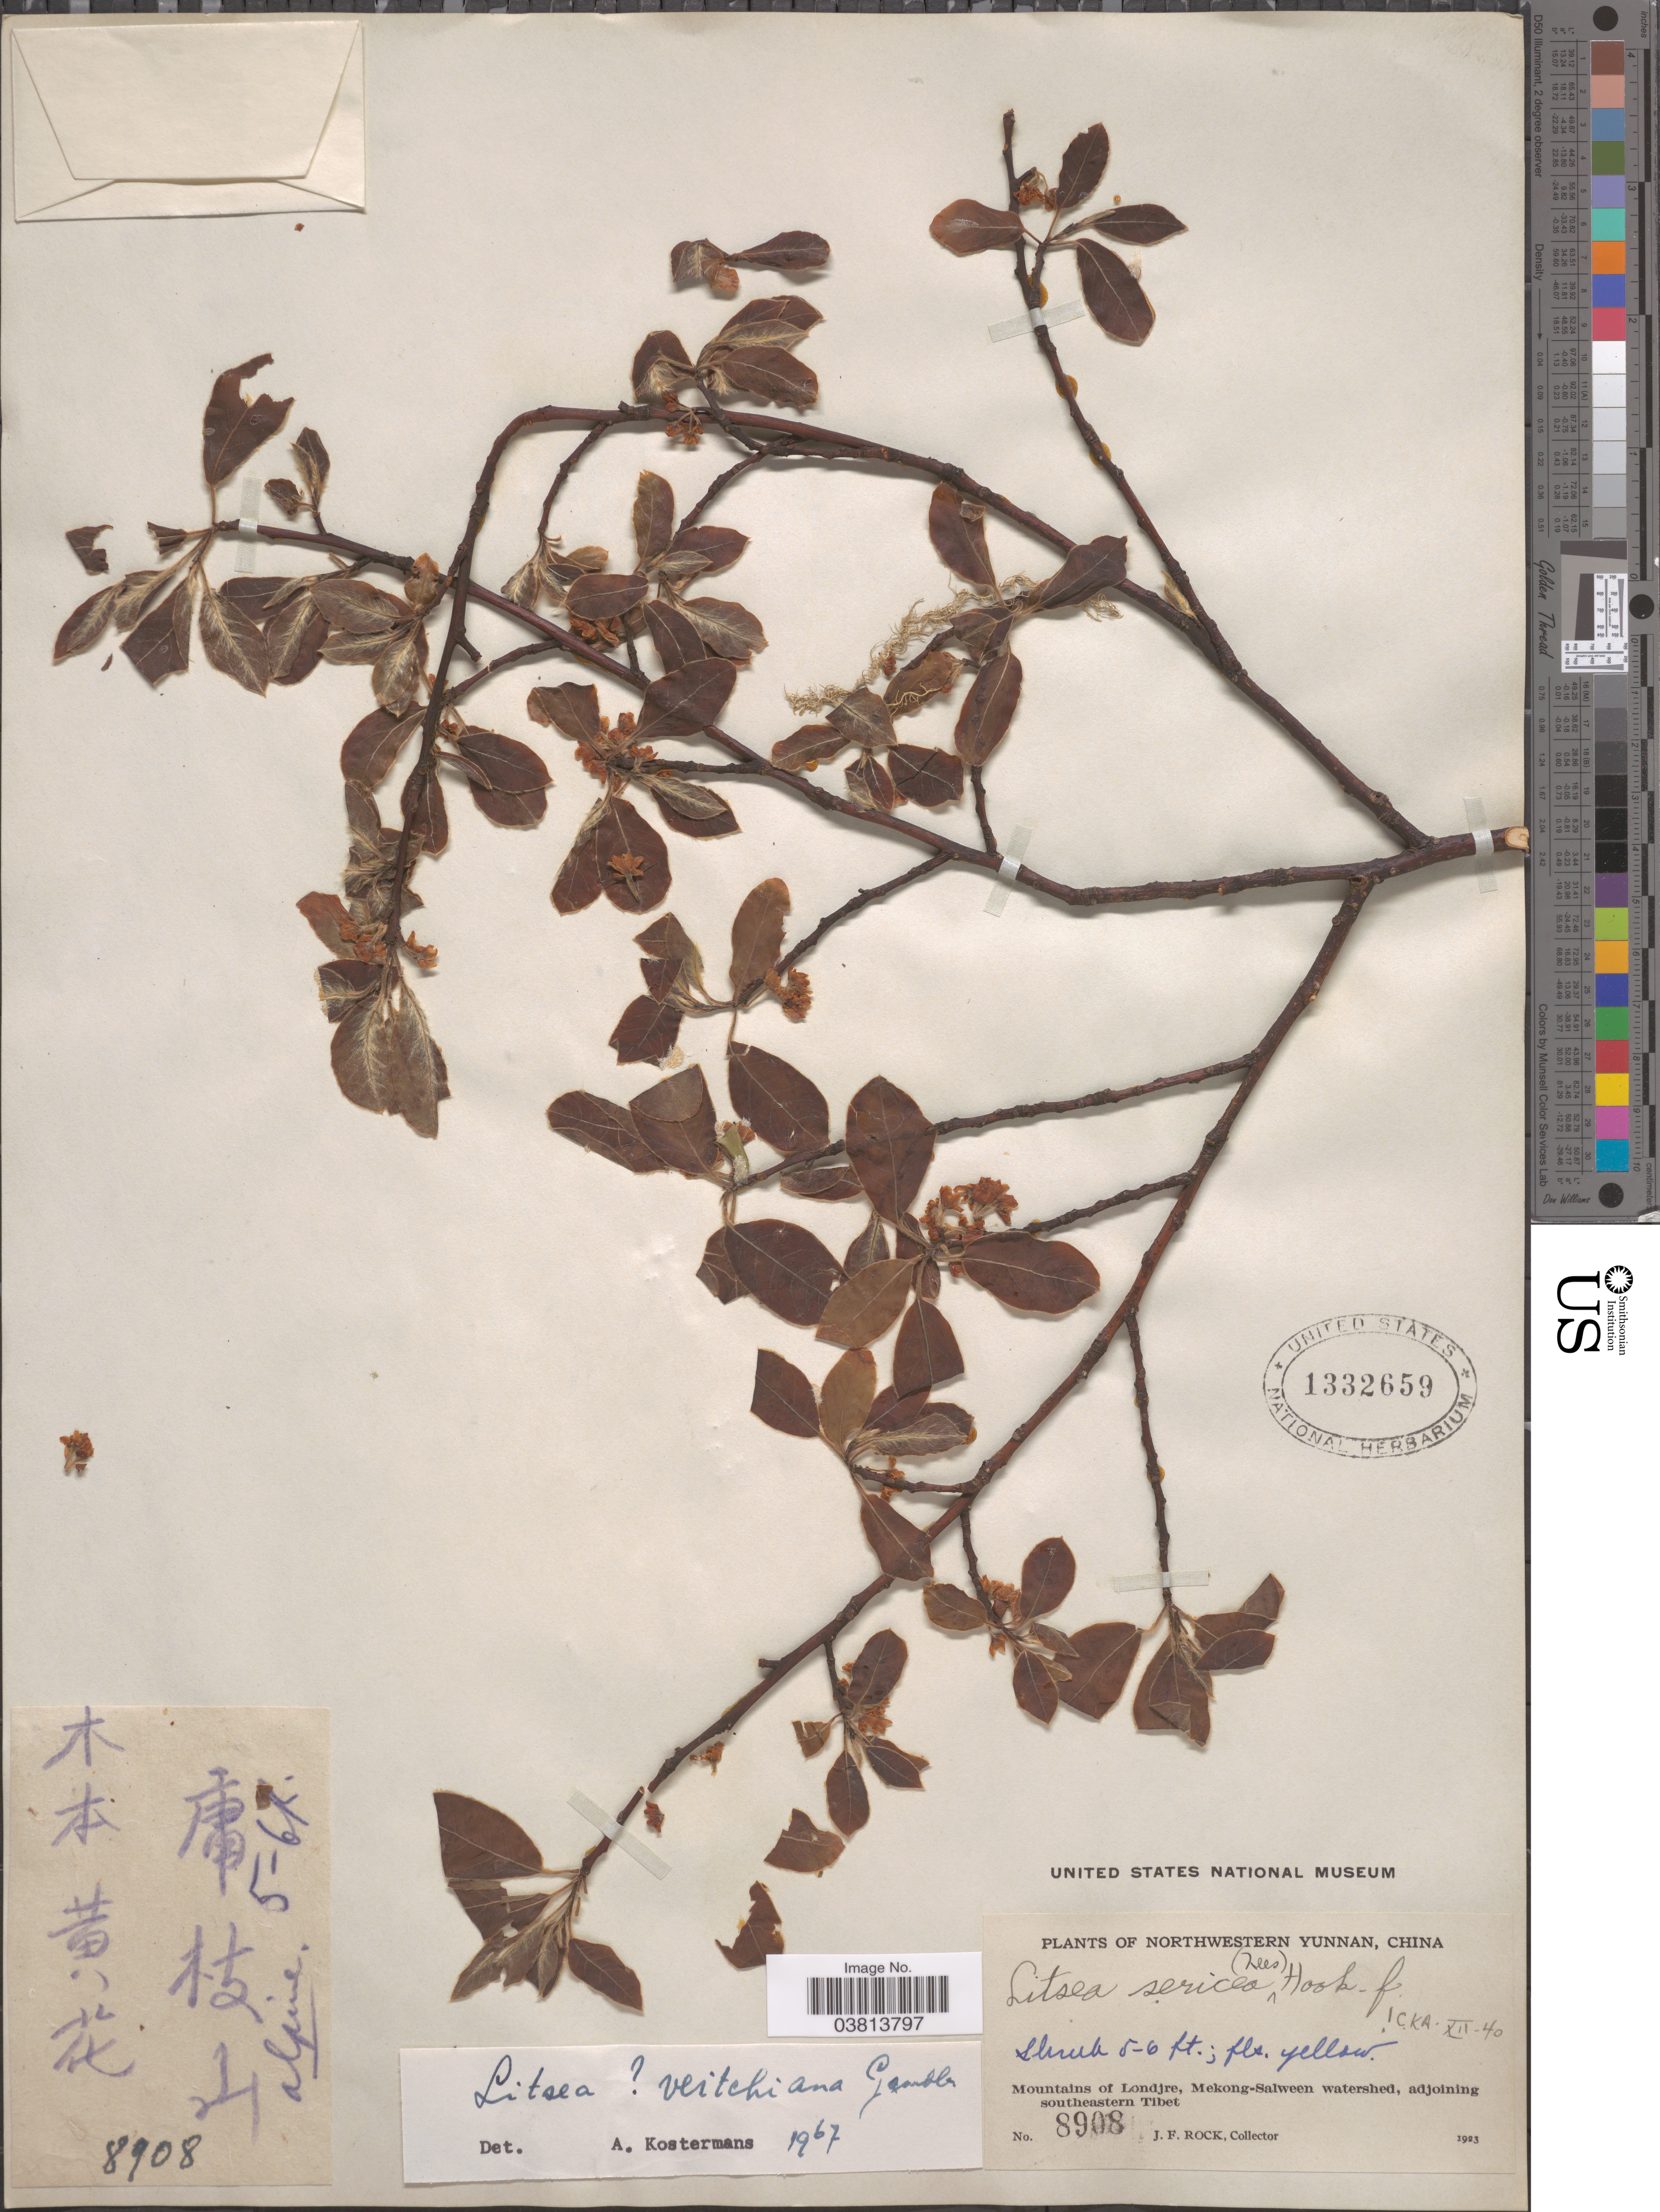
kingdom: Plantae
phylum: Tracheophyta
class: Magnoliopsida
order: Laurales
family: Lauraceae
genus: Litsea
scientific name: Litsea veitchiana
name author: Gamble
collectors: J. Rock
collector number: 8908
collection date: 1923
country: China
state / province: Yunnan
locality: Northwestern Yunnan. Mountains of Londjre, Mekong-Salwin watershed, adjoining southeastern Tibet.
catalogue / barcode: US 1332659